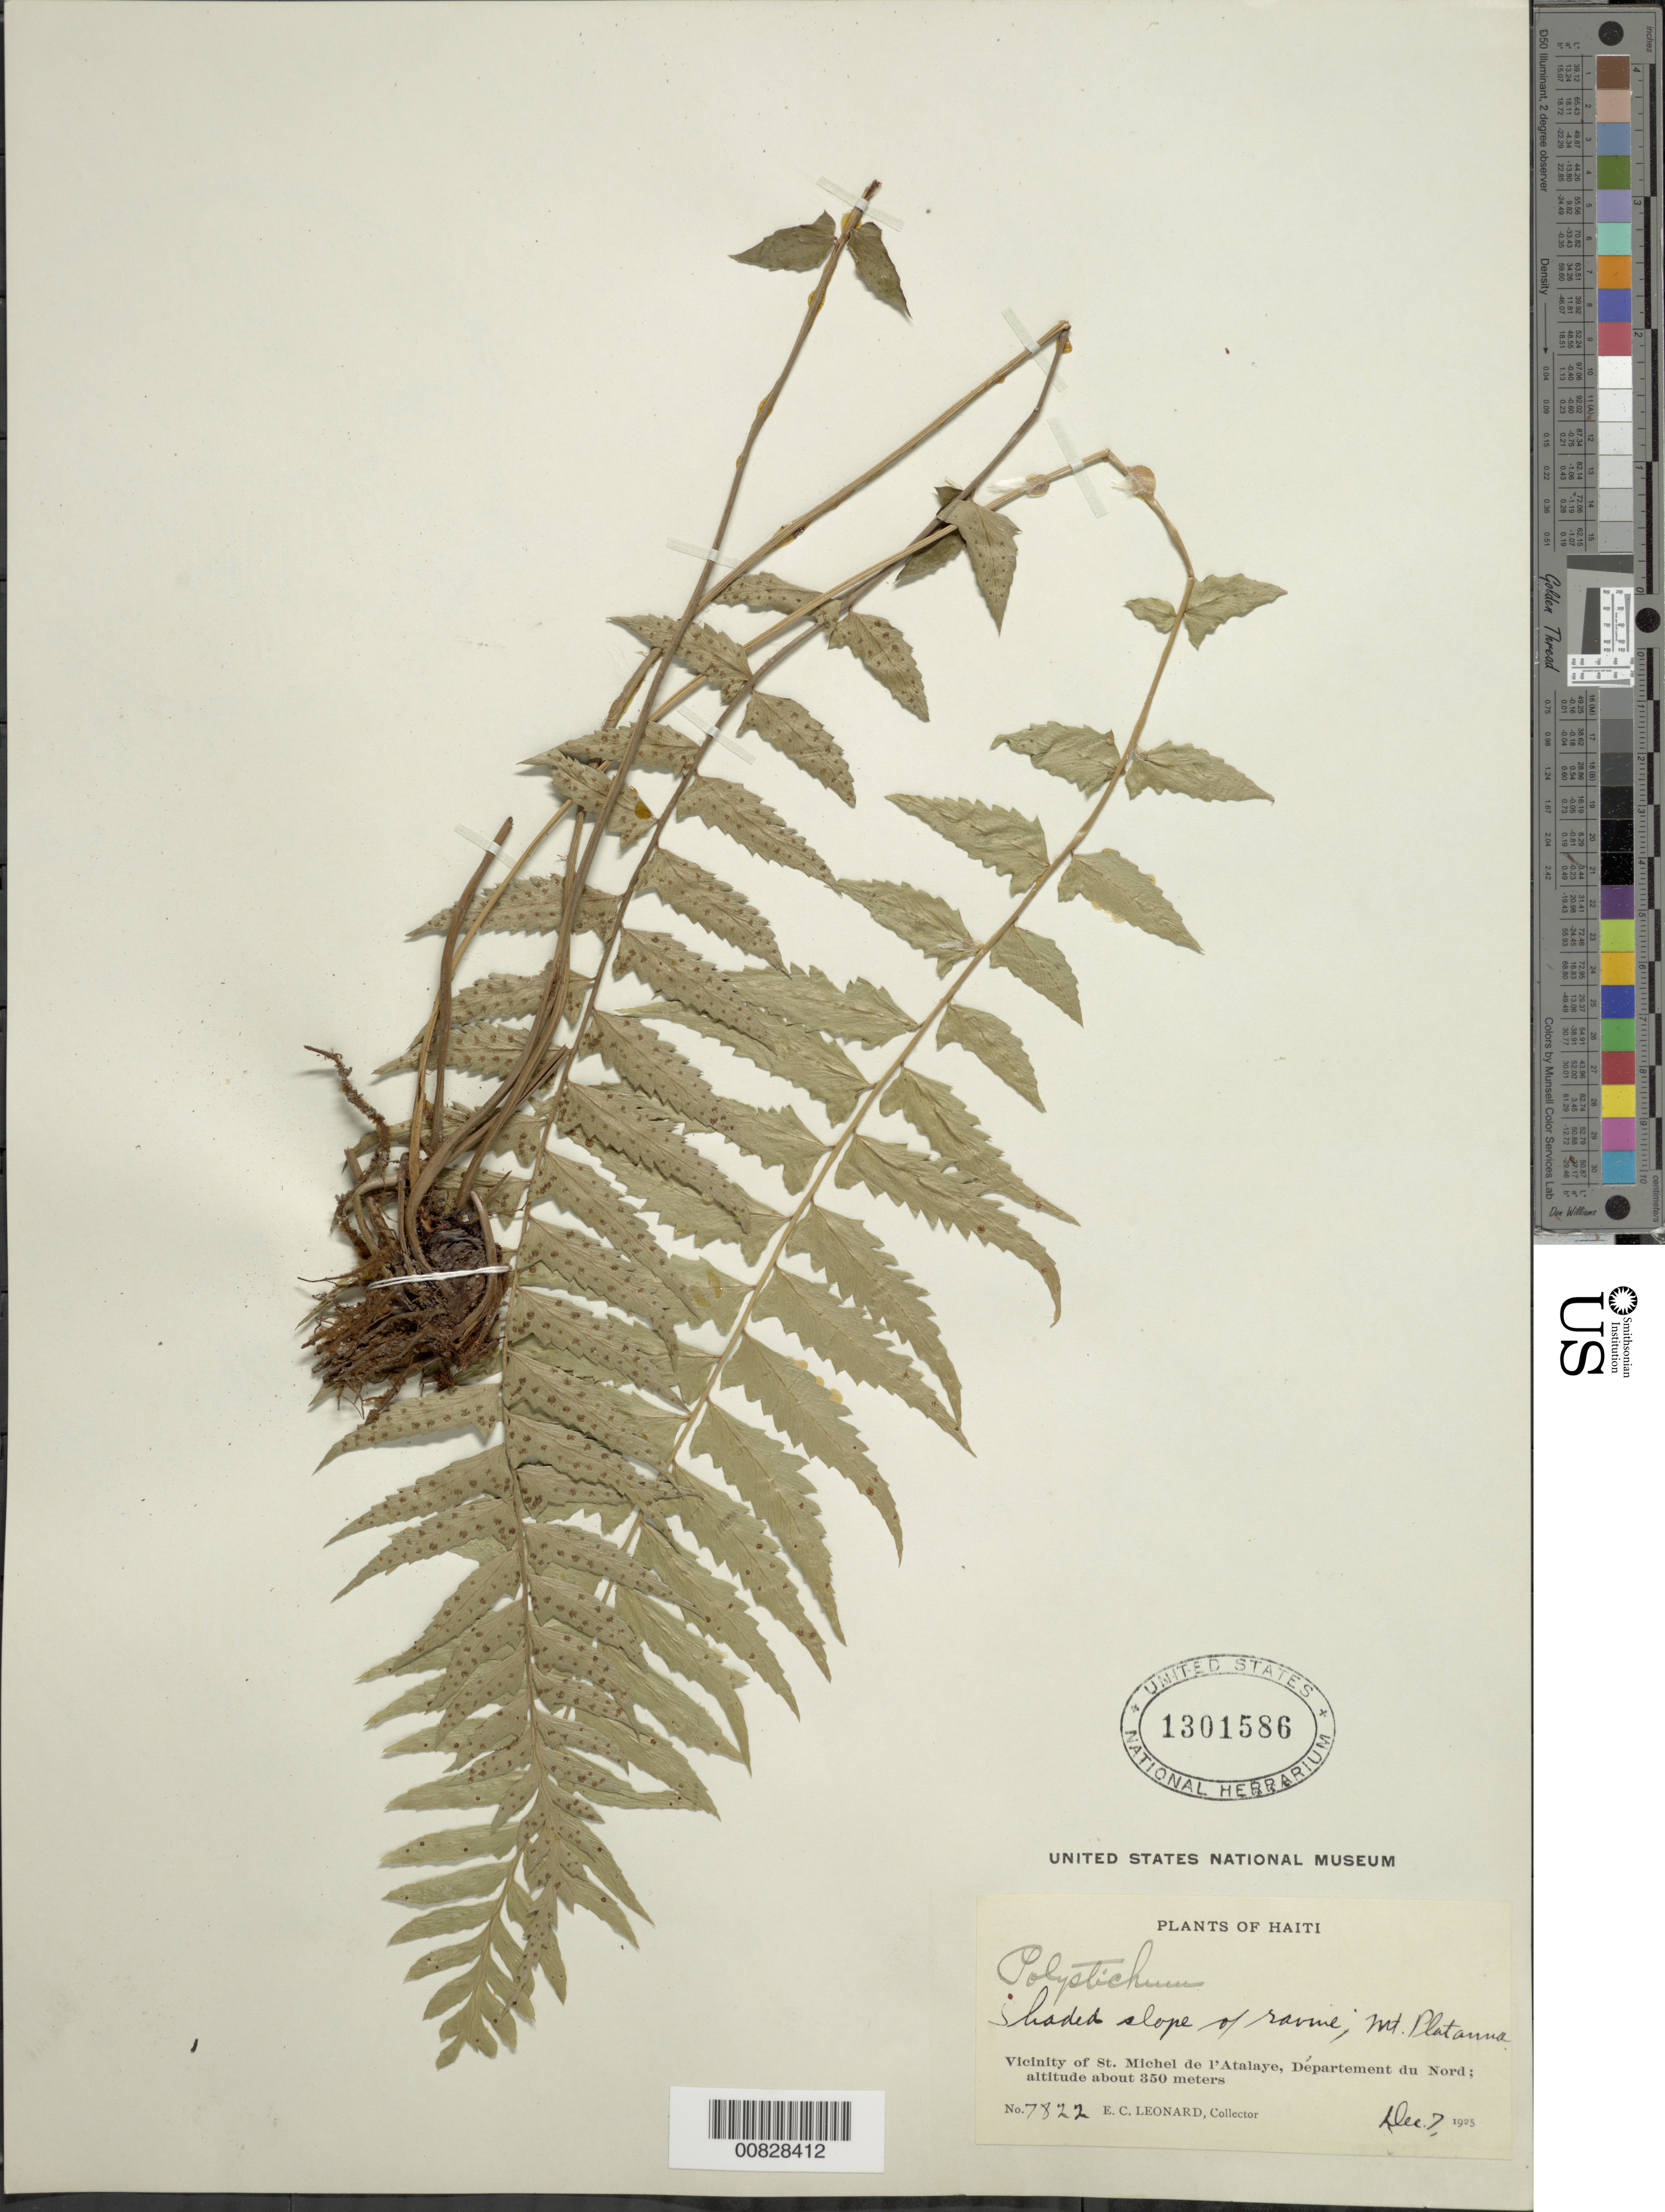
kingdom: Plantae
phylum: Tracheophyta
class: Polypodiopsida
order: Polypodiales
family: Dryopteridaceae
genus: Polystichum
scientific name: Polystichum echinatum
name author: (J.F. Gmel.) C. Chr.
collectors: E. C. Leonard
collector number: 7822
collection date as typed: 07 Dec 1925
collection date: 1925-12-07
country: Haiti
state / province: Nord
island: Hispaniola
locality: St. Michel de l'Atalaye,Mt. Platanna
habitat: Shaded slope or ravine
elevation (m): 350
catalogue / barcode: US 1301586